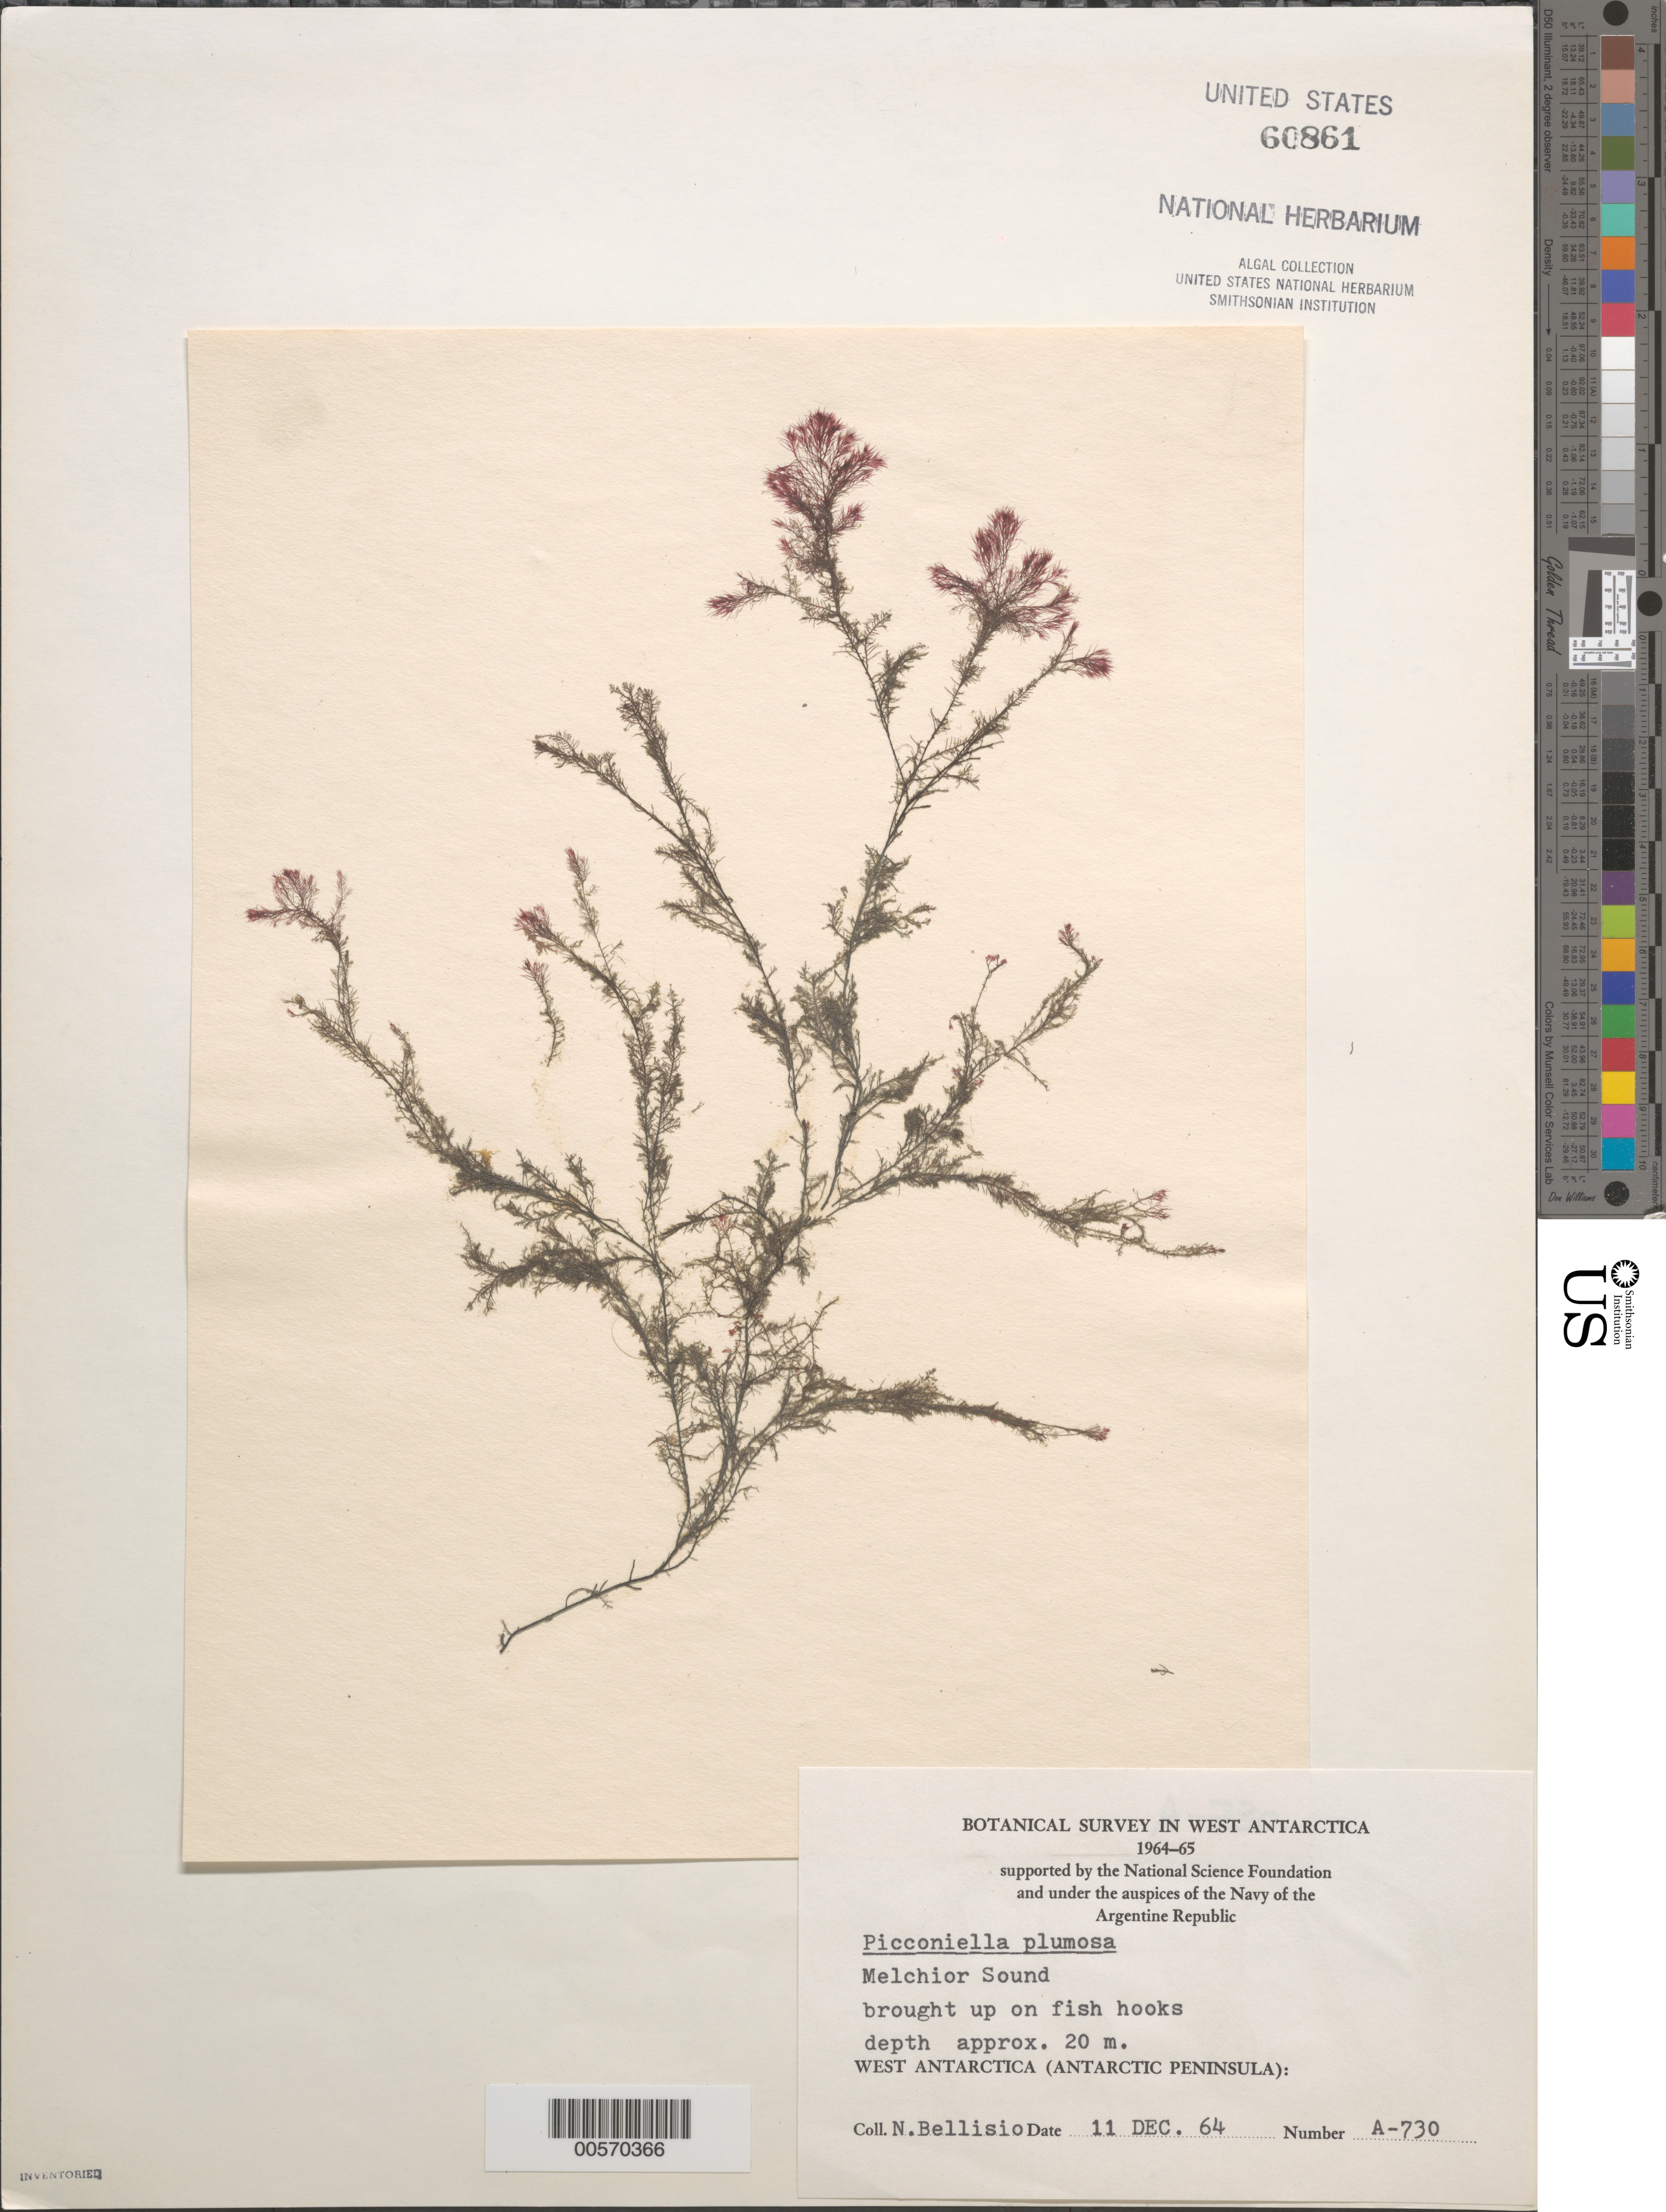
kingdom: Plantae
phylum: Rhodophyta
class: Florideophyceae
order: Ceramiales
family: Rhodomelaceae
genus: Picconiella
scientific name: Picconiella plumosa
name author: (Kylin) De Toni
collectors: N. Bellisio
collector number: A-730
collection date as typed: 11 Dec 1964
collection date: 1964-12-11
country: Antarctica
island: Melchior Islands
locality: Melchior Sound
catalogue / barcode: US 60861